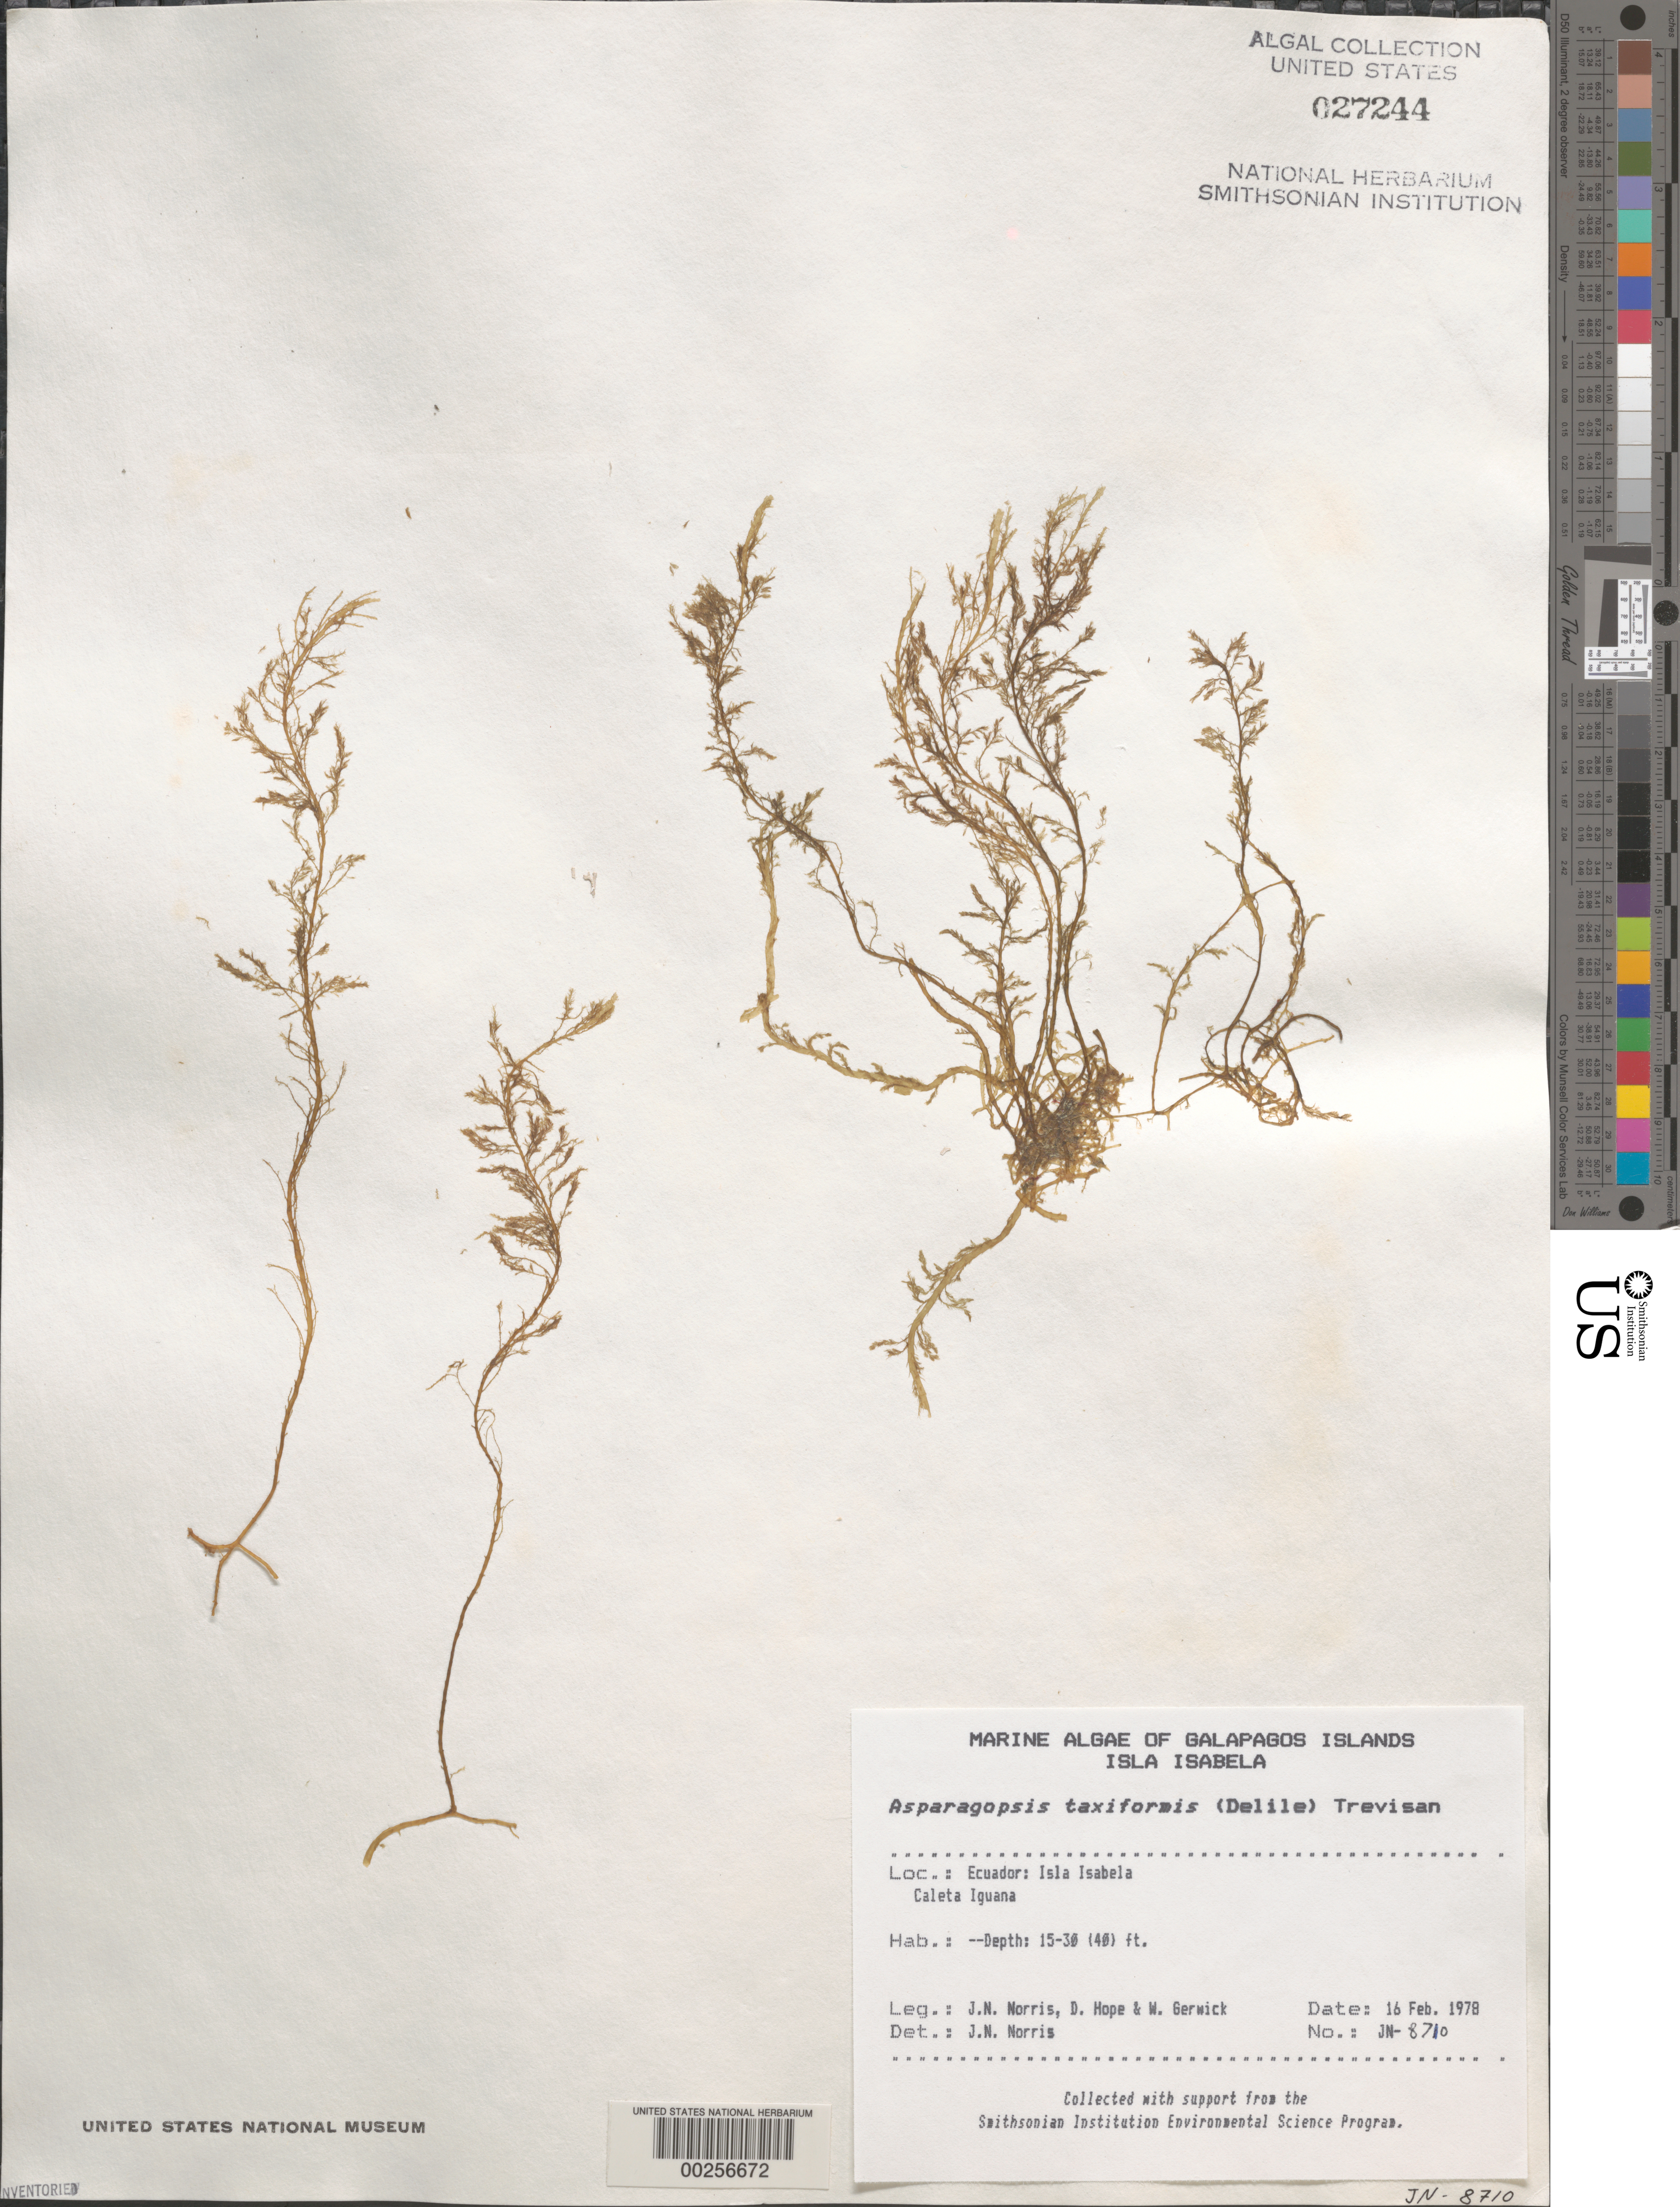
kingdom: Plantae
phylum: Rhodophyta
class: Florideophyceae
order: Bonnemaisoniales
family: Bonnemaisoniaceae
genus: Asparagopsis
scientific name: Asparagopsis taxiformis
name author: (Delile) Trevis.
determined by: Norris, James N.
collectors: J. N. Norris, D. Hope & W. Gerwick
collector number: JN-8710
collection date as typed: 16 Feb 1978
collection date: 1978-02-16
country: Ecuador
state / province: Colón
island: Isabela [Albemarle]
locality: Caleta Iguana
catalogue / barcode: US 27244